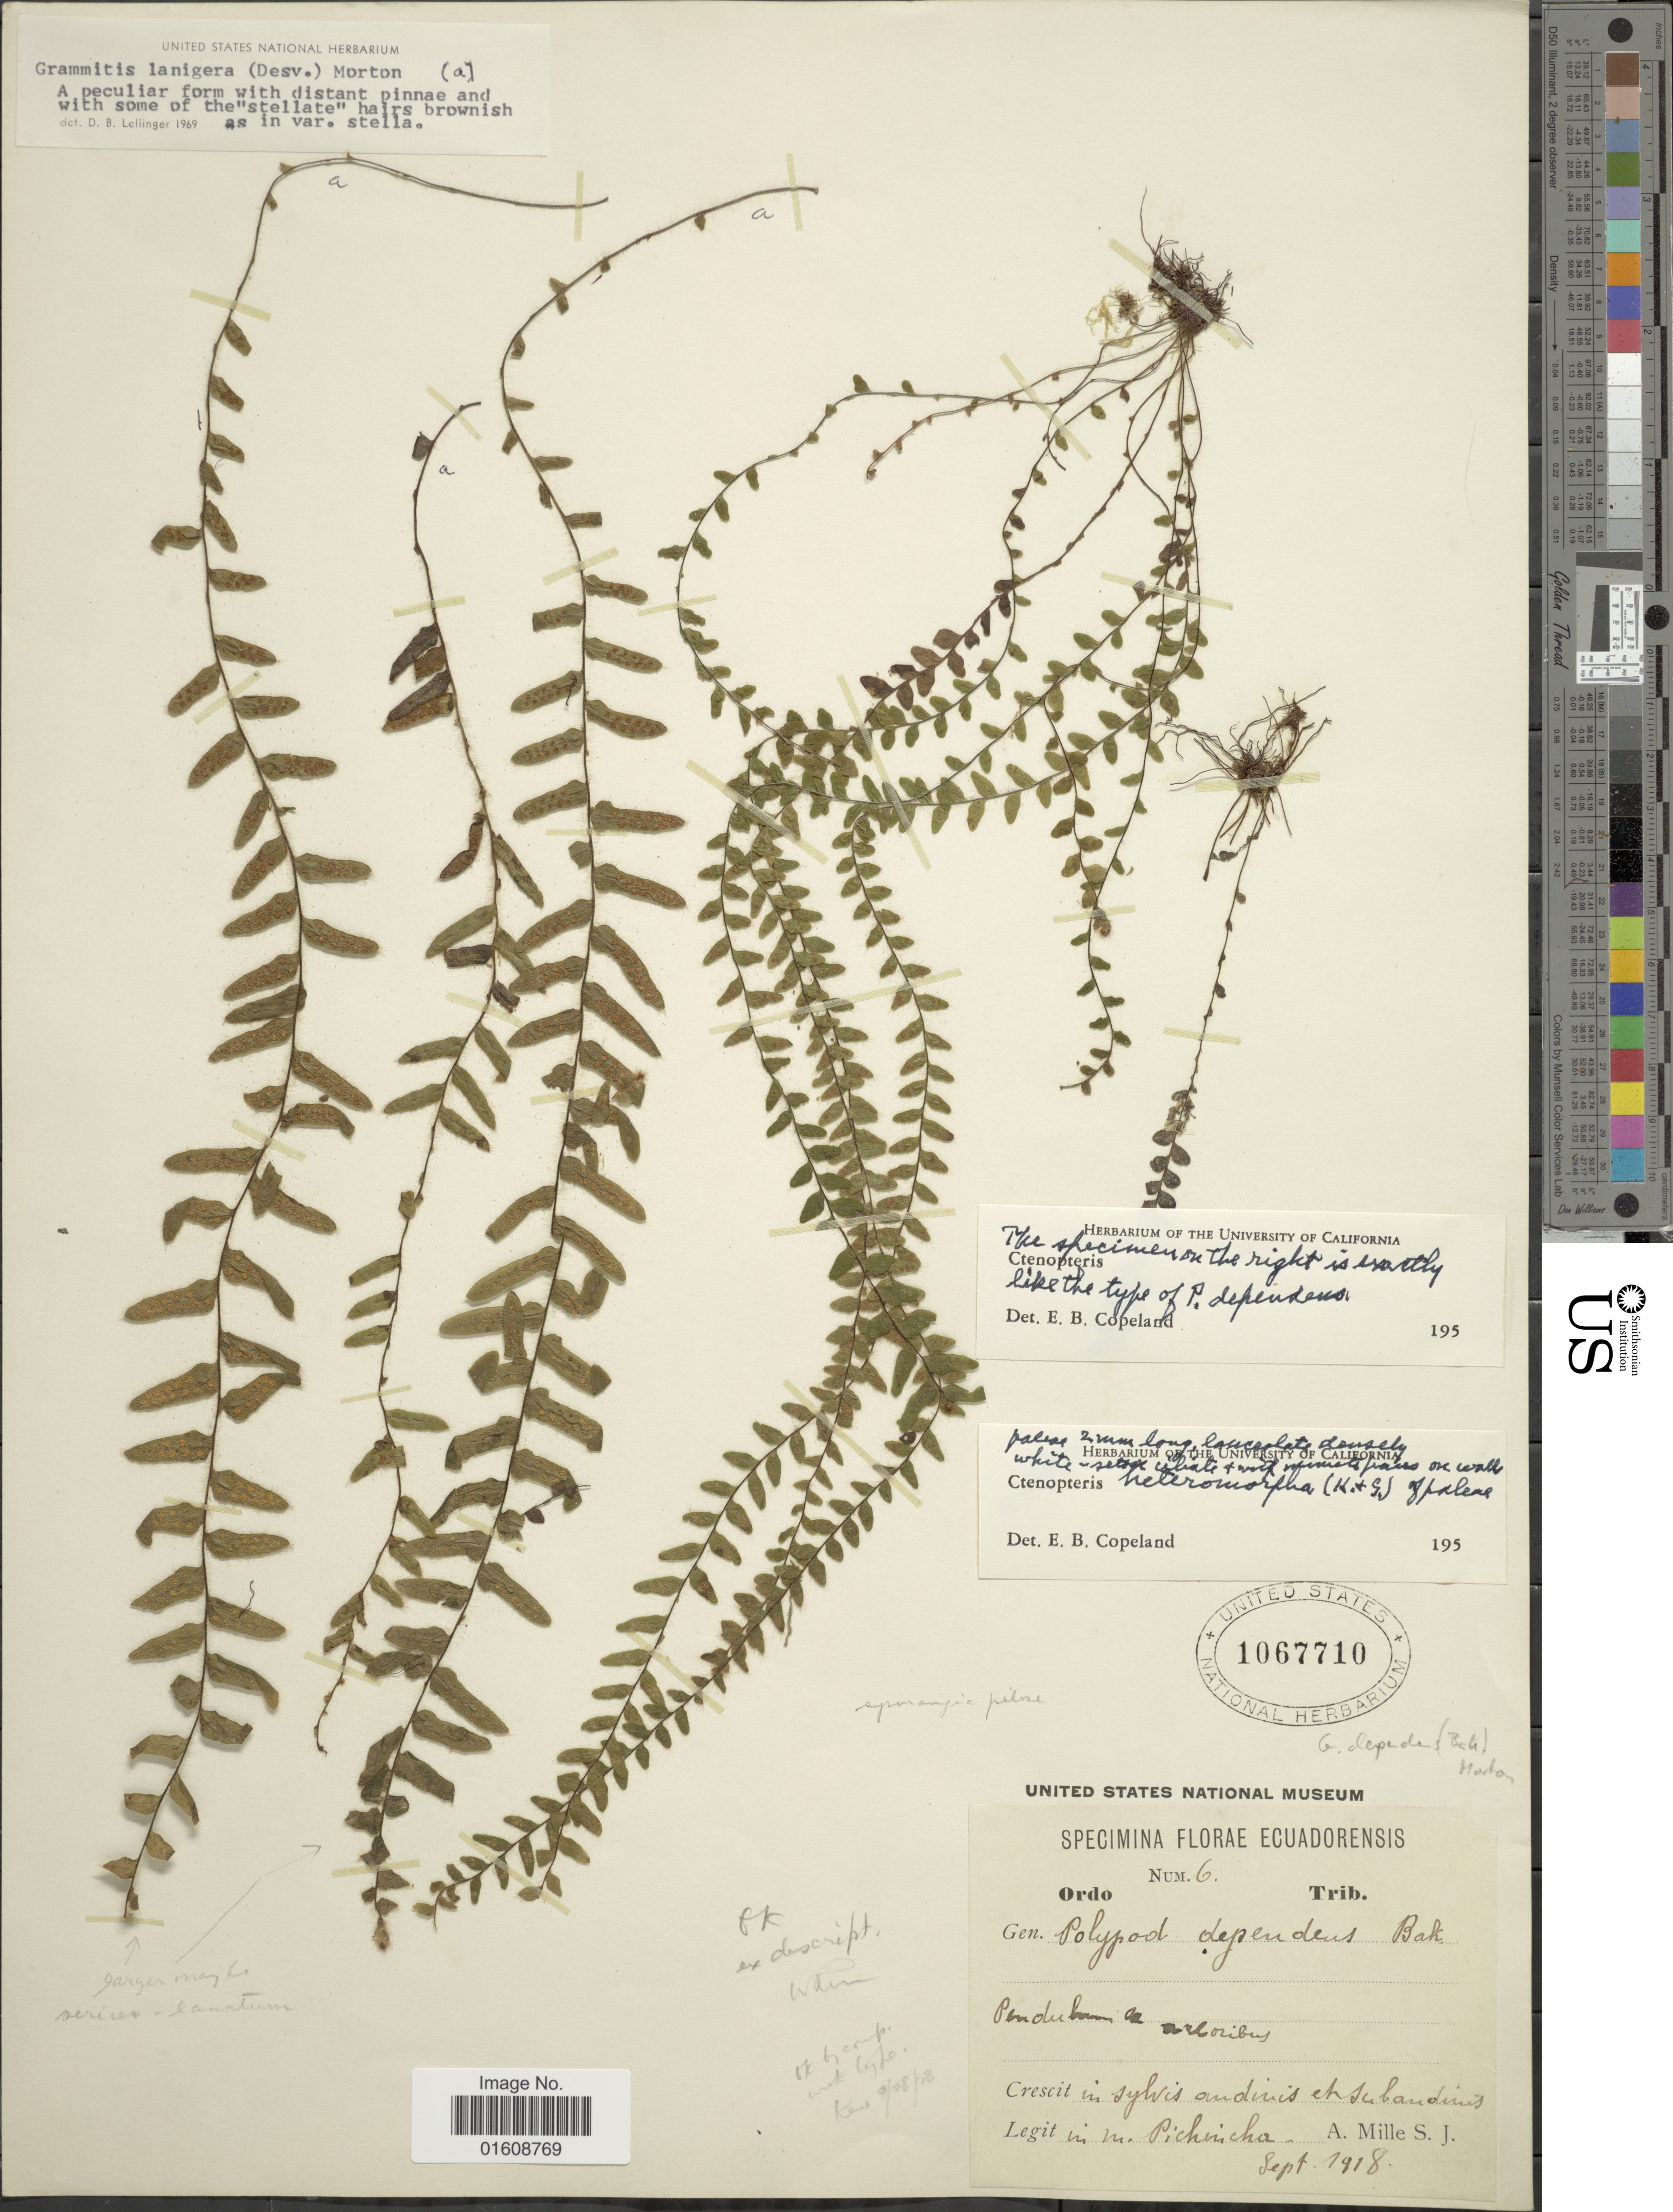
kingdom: Plantae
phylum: Tracheophyta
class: Polypodiopsida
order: Polypodiales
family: Polypodiaceae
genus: Alansmia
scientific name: Alansmia dependens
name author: (Baker) Moguel & M. Kessler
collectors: A. Mille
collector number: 6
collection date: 1918-09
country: Ecuador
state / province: Pichincha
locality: In sylvis andinis et subandinis in m. Pichincha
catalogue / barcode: US 1067710